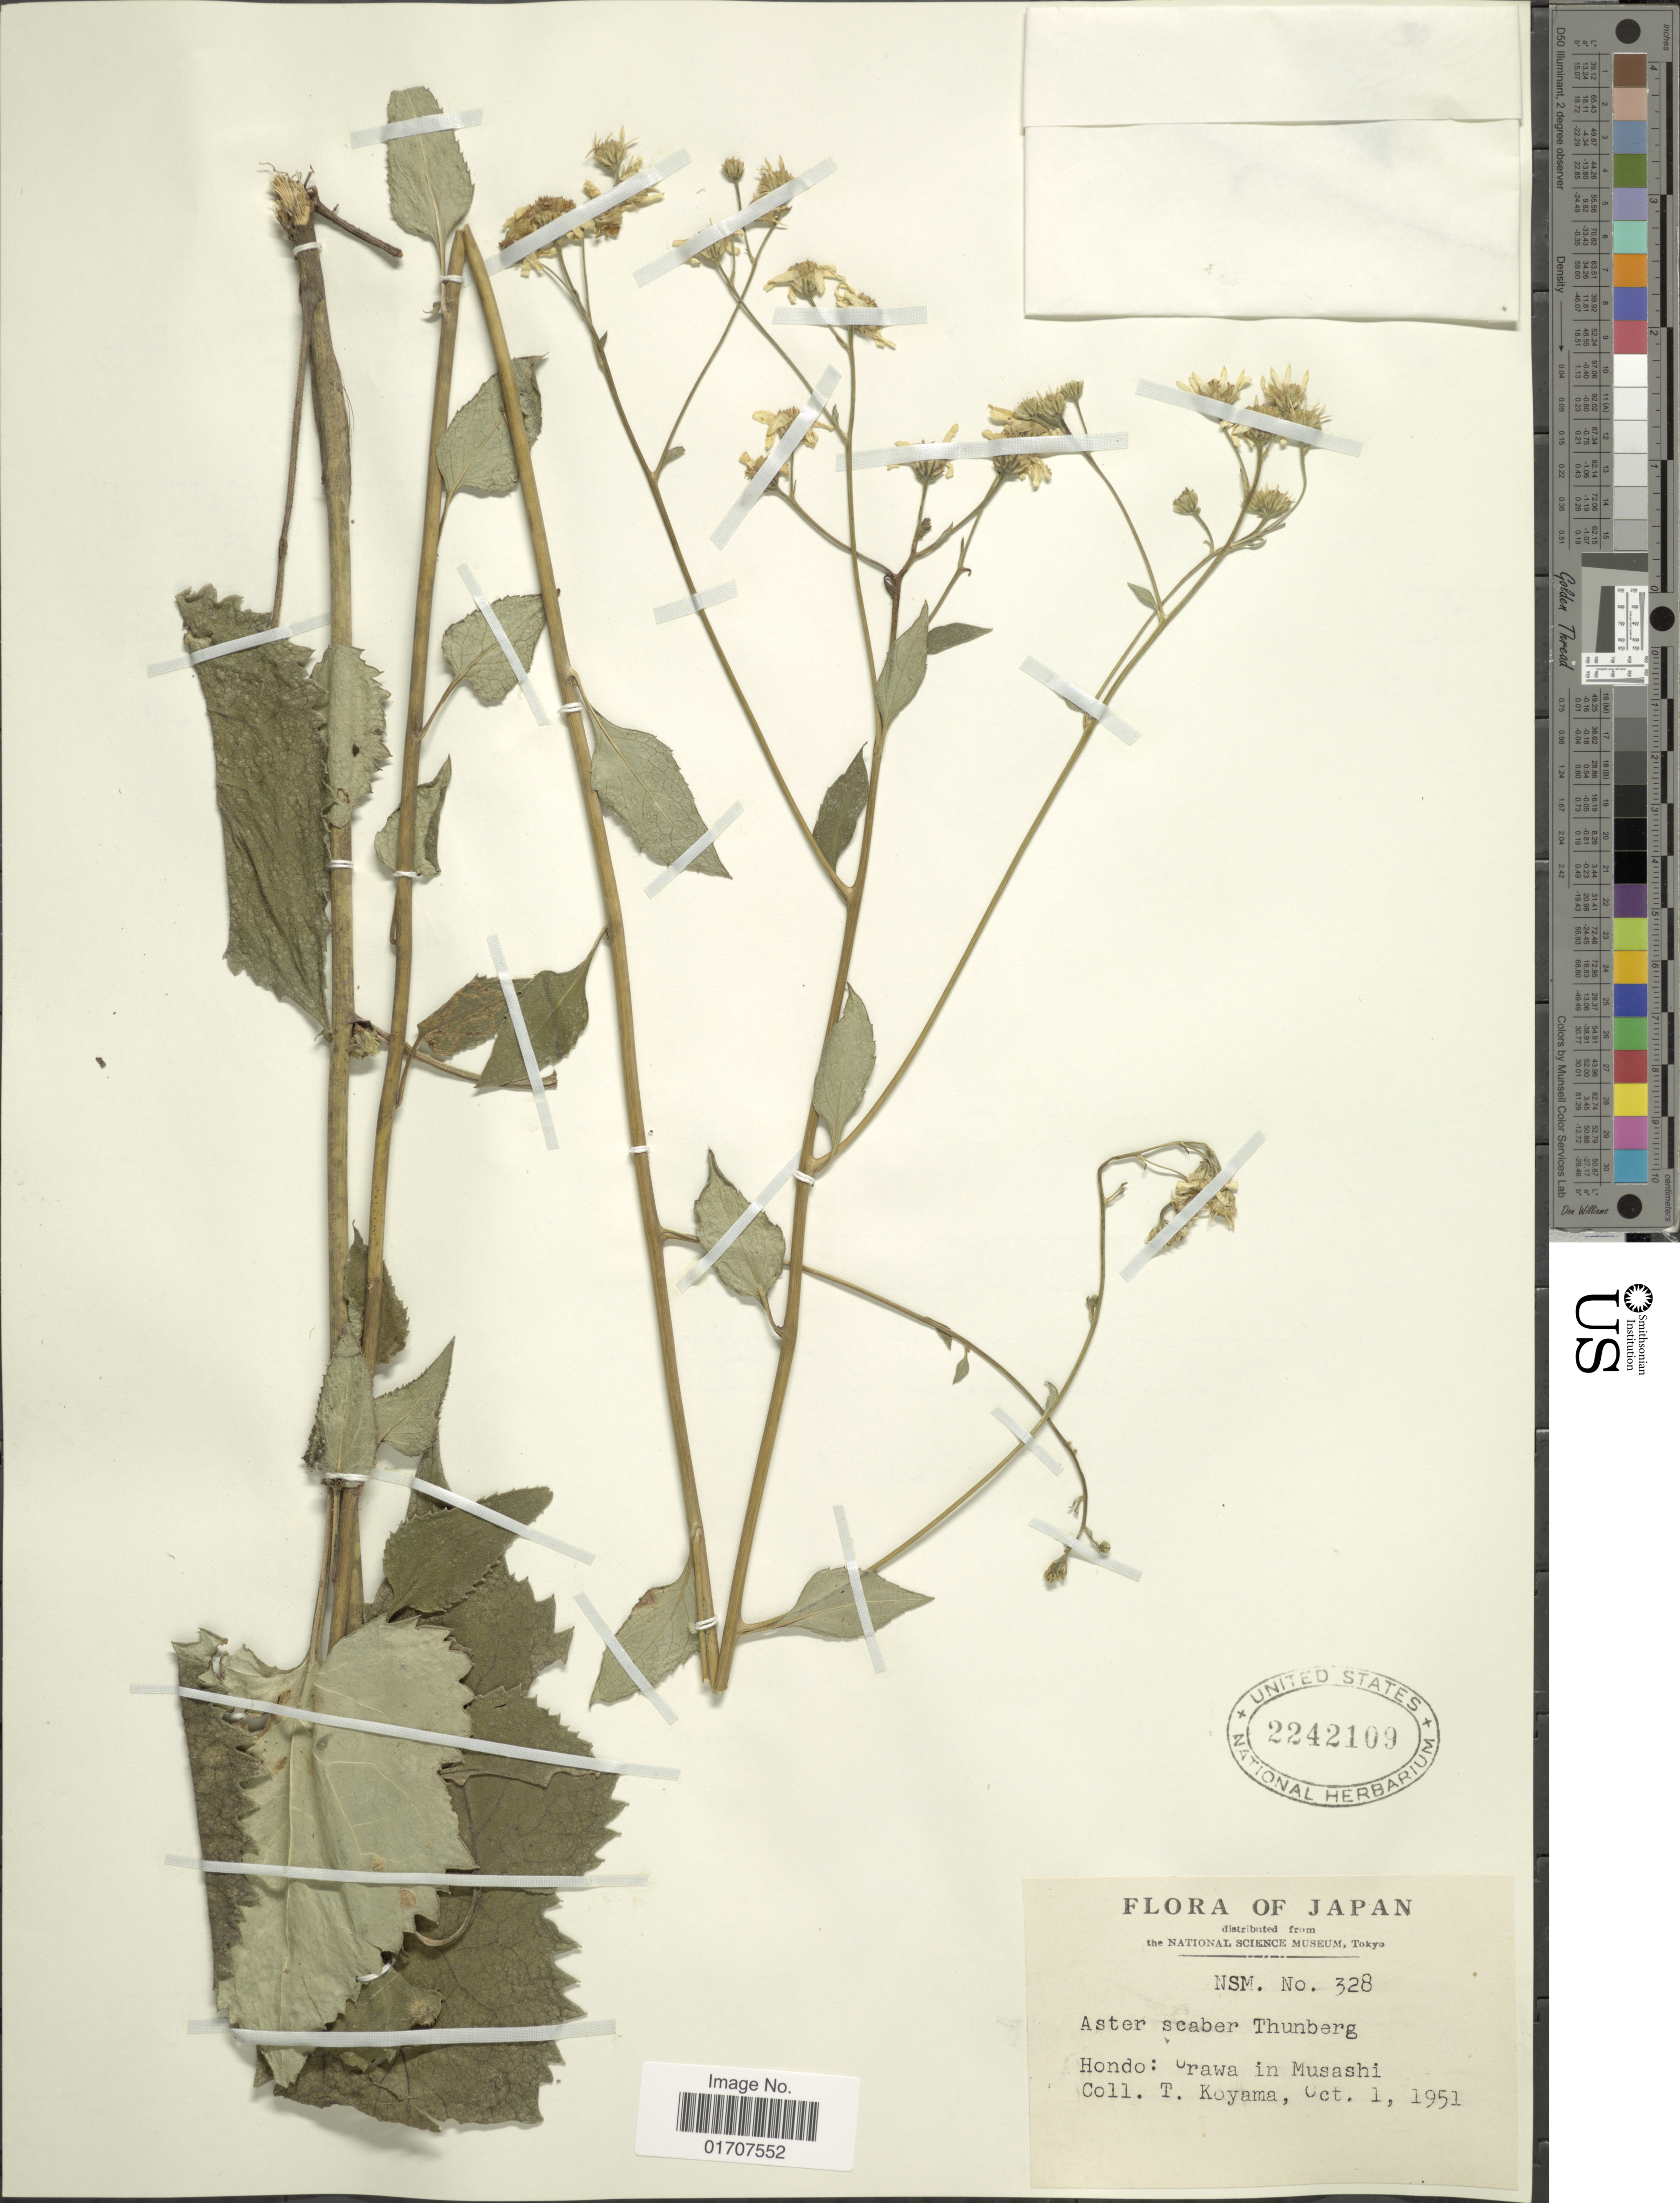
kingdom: Plantae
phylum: Tracheophyta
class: Magnoliopsida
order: Asterales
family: Asteraceae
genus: Doellingeria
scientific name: Doellingeria scaber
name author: (Thunb.) Nees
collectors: T. Koyama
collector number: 328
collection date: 1951-10-01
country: Japan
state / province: Saitama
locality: Hondo: Urawa in Musashi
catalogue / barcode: US 2242109